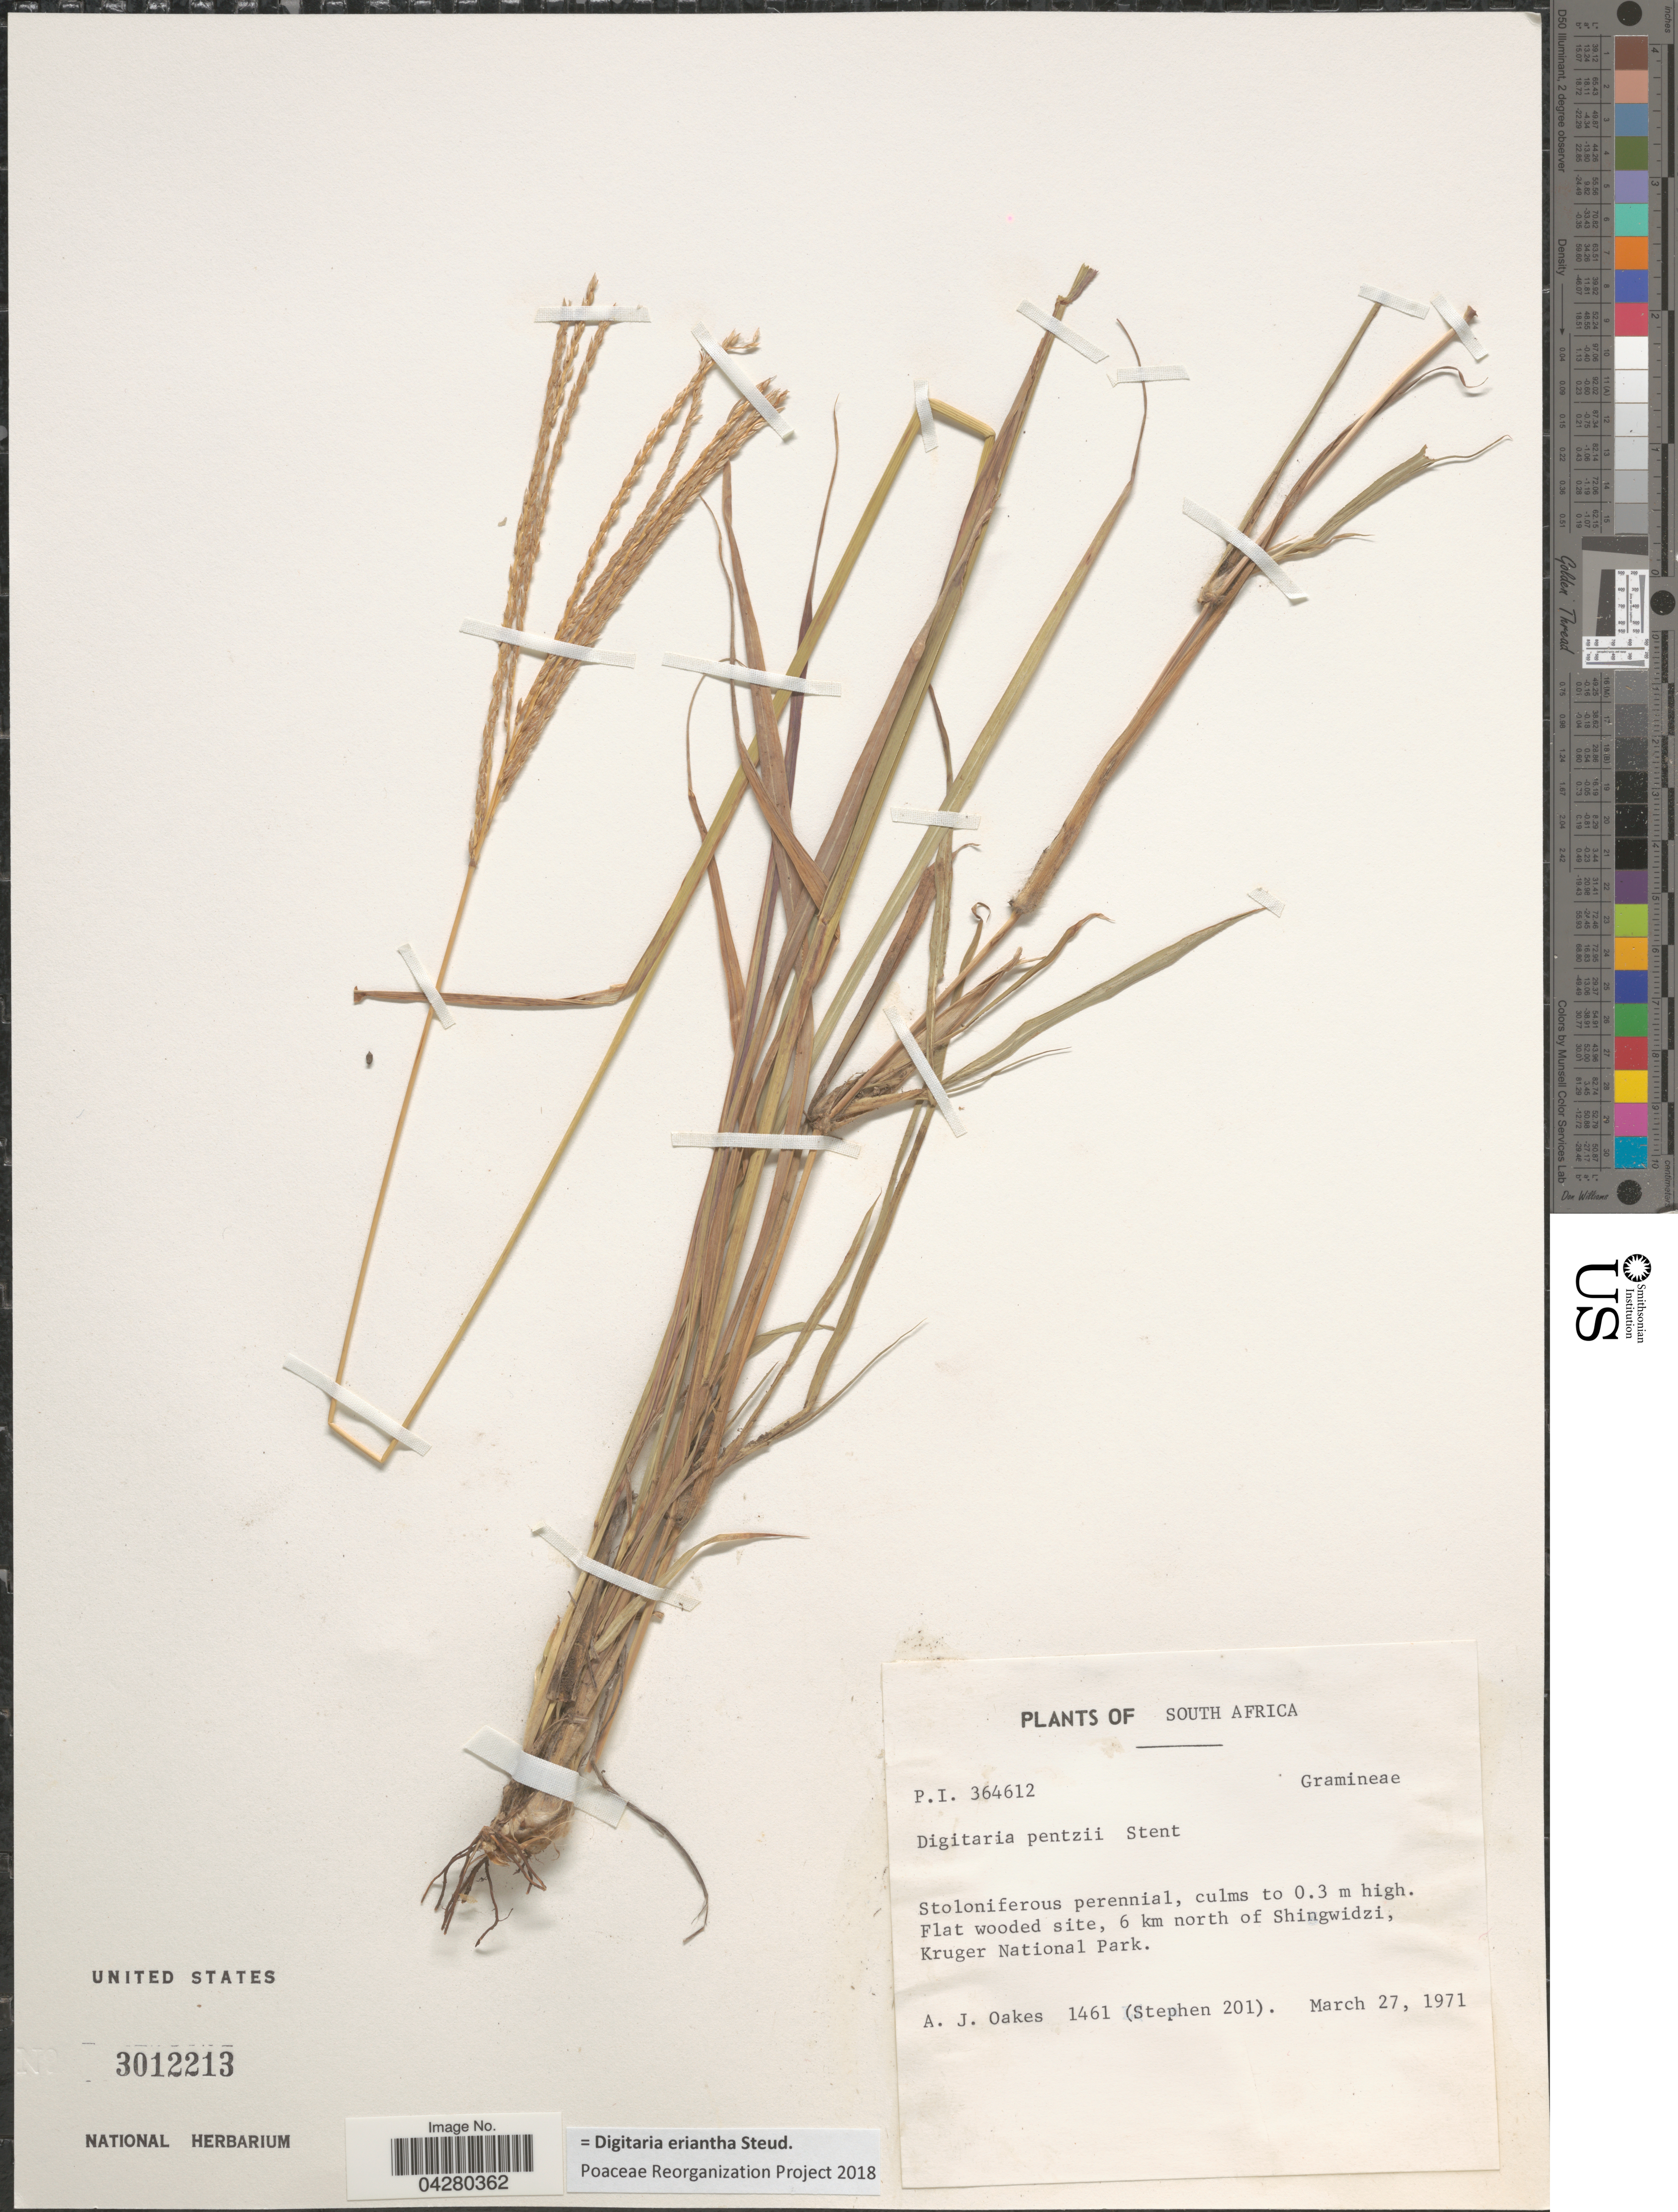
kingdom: Plantae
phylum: Tracheophyta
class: Liliopsida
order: Poales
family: Poaceae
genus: Digitaria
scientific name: Digitaria eriantha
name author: Steud.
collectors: A. Oakes & Stephen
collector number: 1461/201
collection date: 1971-03-27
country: South Africa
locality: Flat wooded site, 6 km north of Shingwidzi, Kruger National Park.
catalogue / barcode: US 3012213